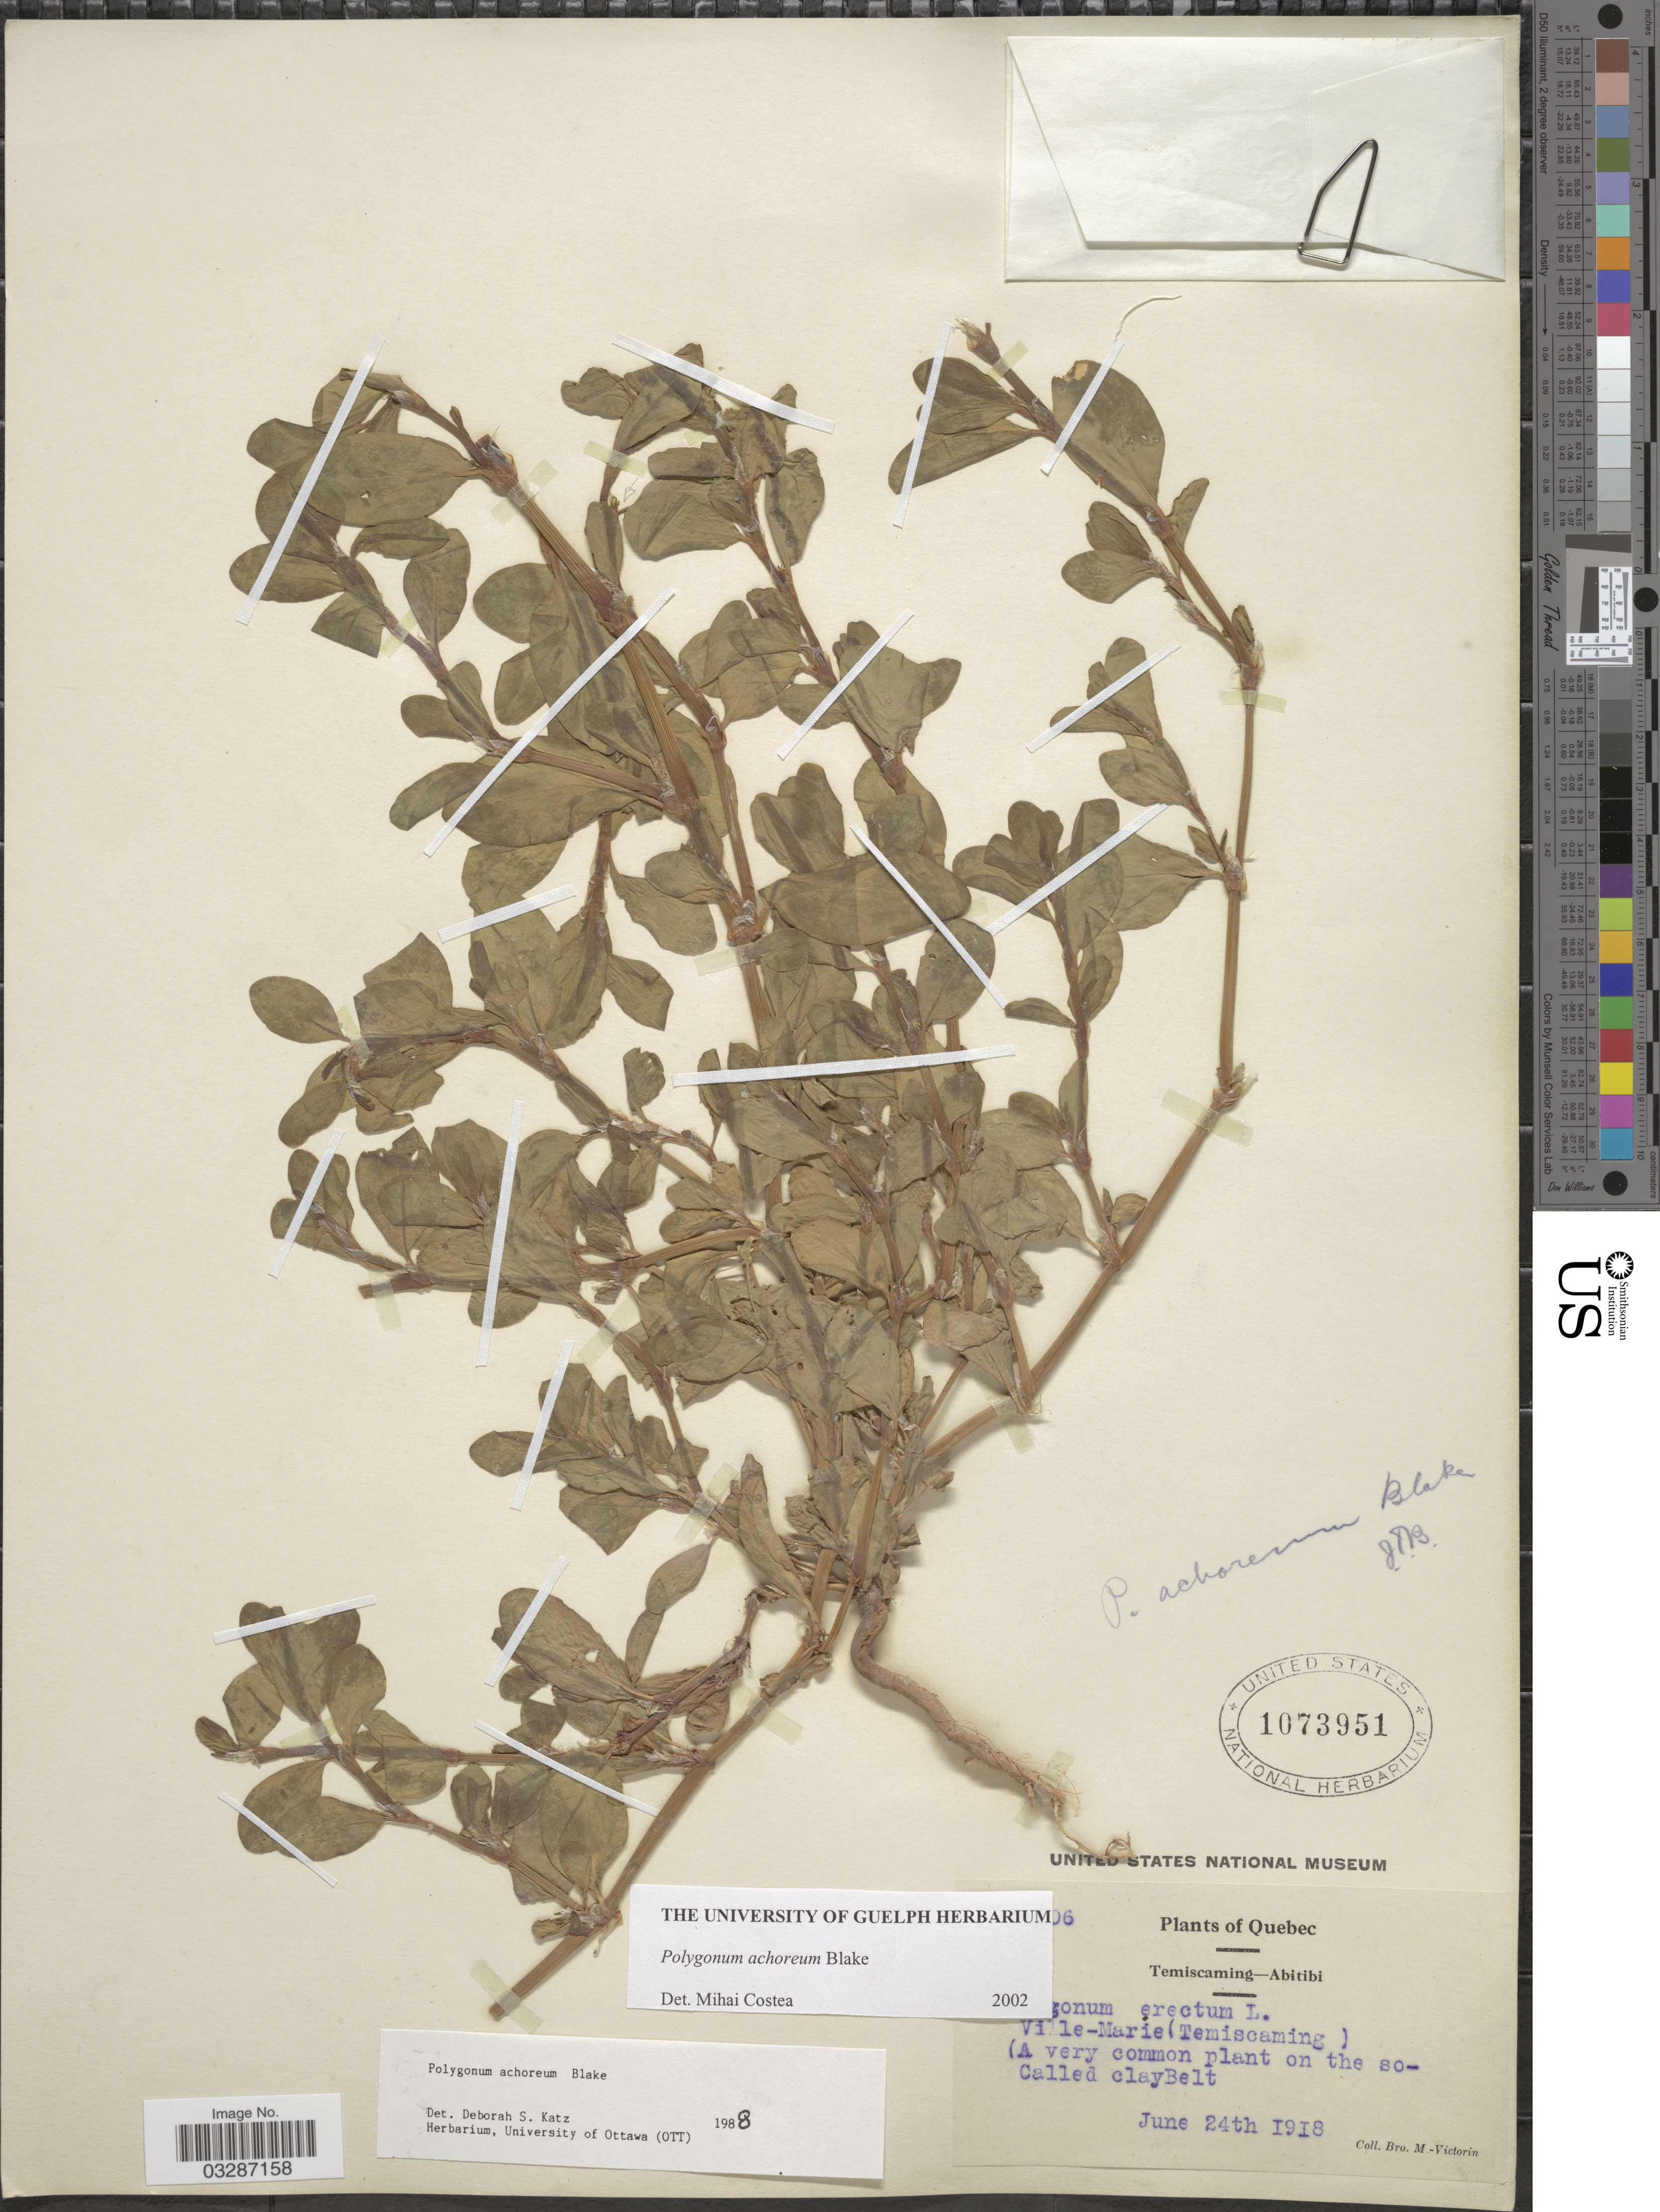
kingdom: Plantae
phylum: Tracheophyta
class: Magnoliopsida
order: Caryophyllales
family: Polygonaceae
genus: Polygonum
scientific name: Polygonum achoreum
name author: S.F. Blake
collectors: Fr. Marie-Victorin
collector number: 206*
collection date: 1918-06-24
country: Canada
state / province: Quebec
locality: Temiscaming- Abitibi. Ville-Marie (Temiscaming).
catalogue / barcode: US 1073951